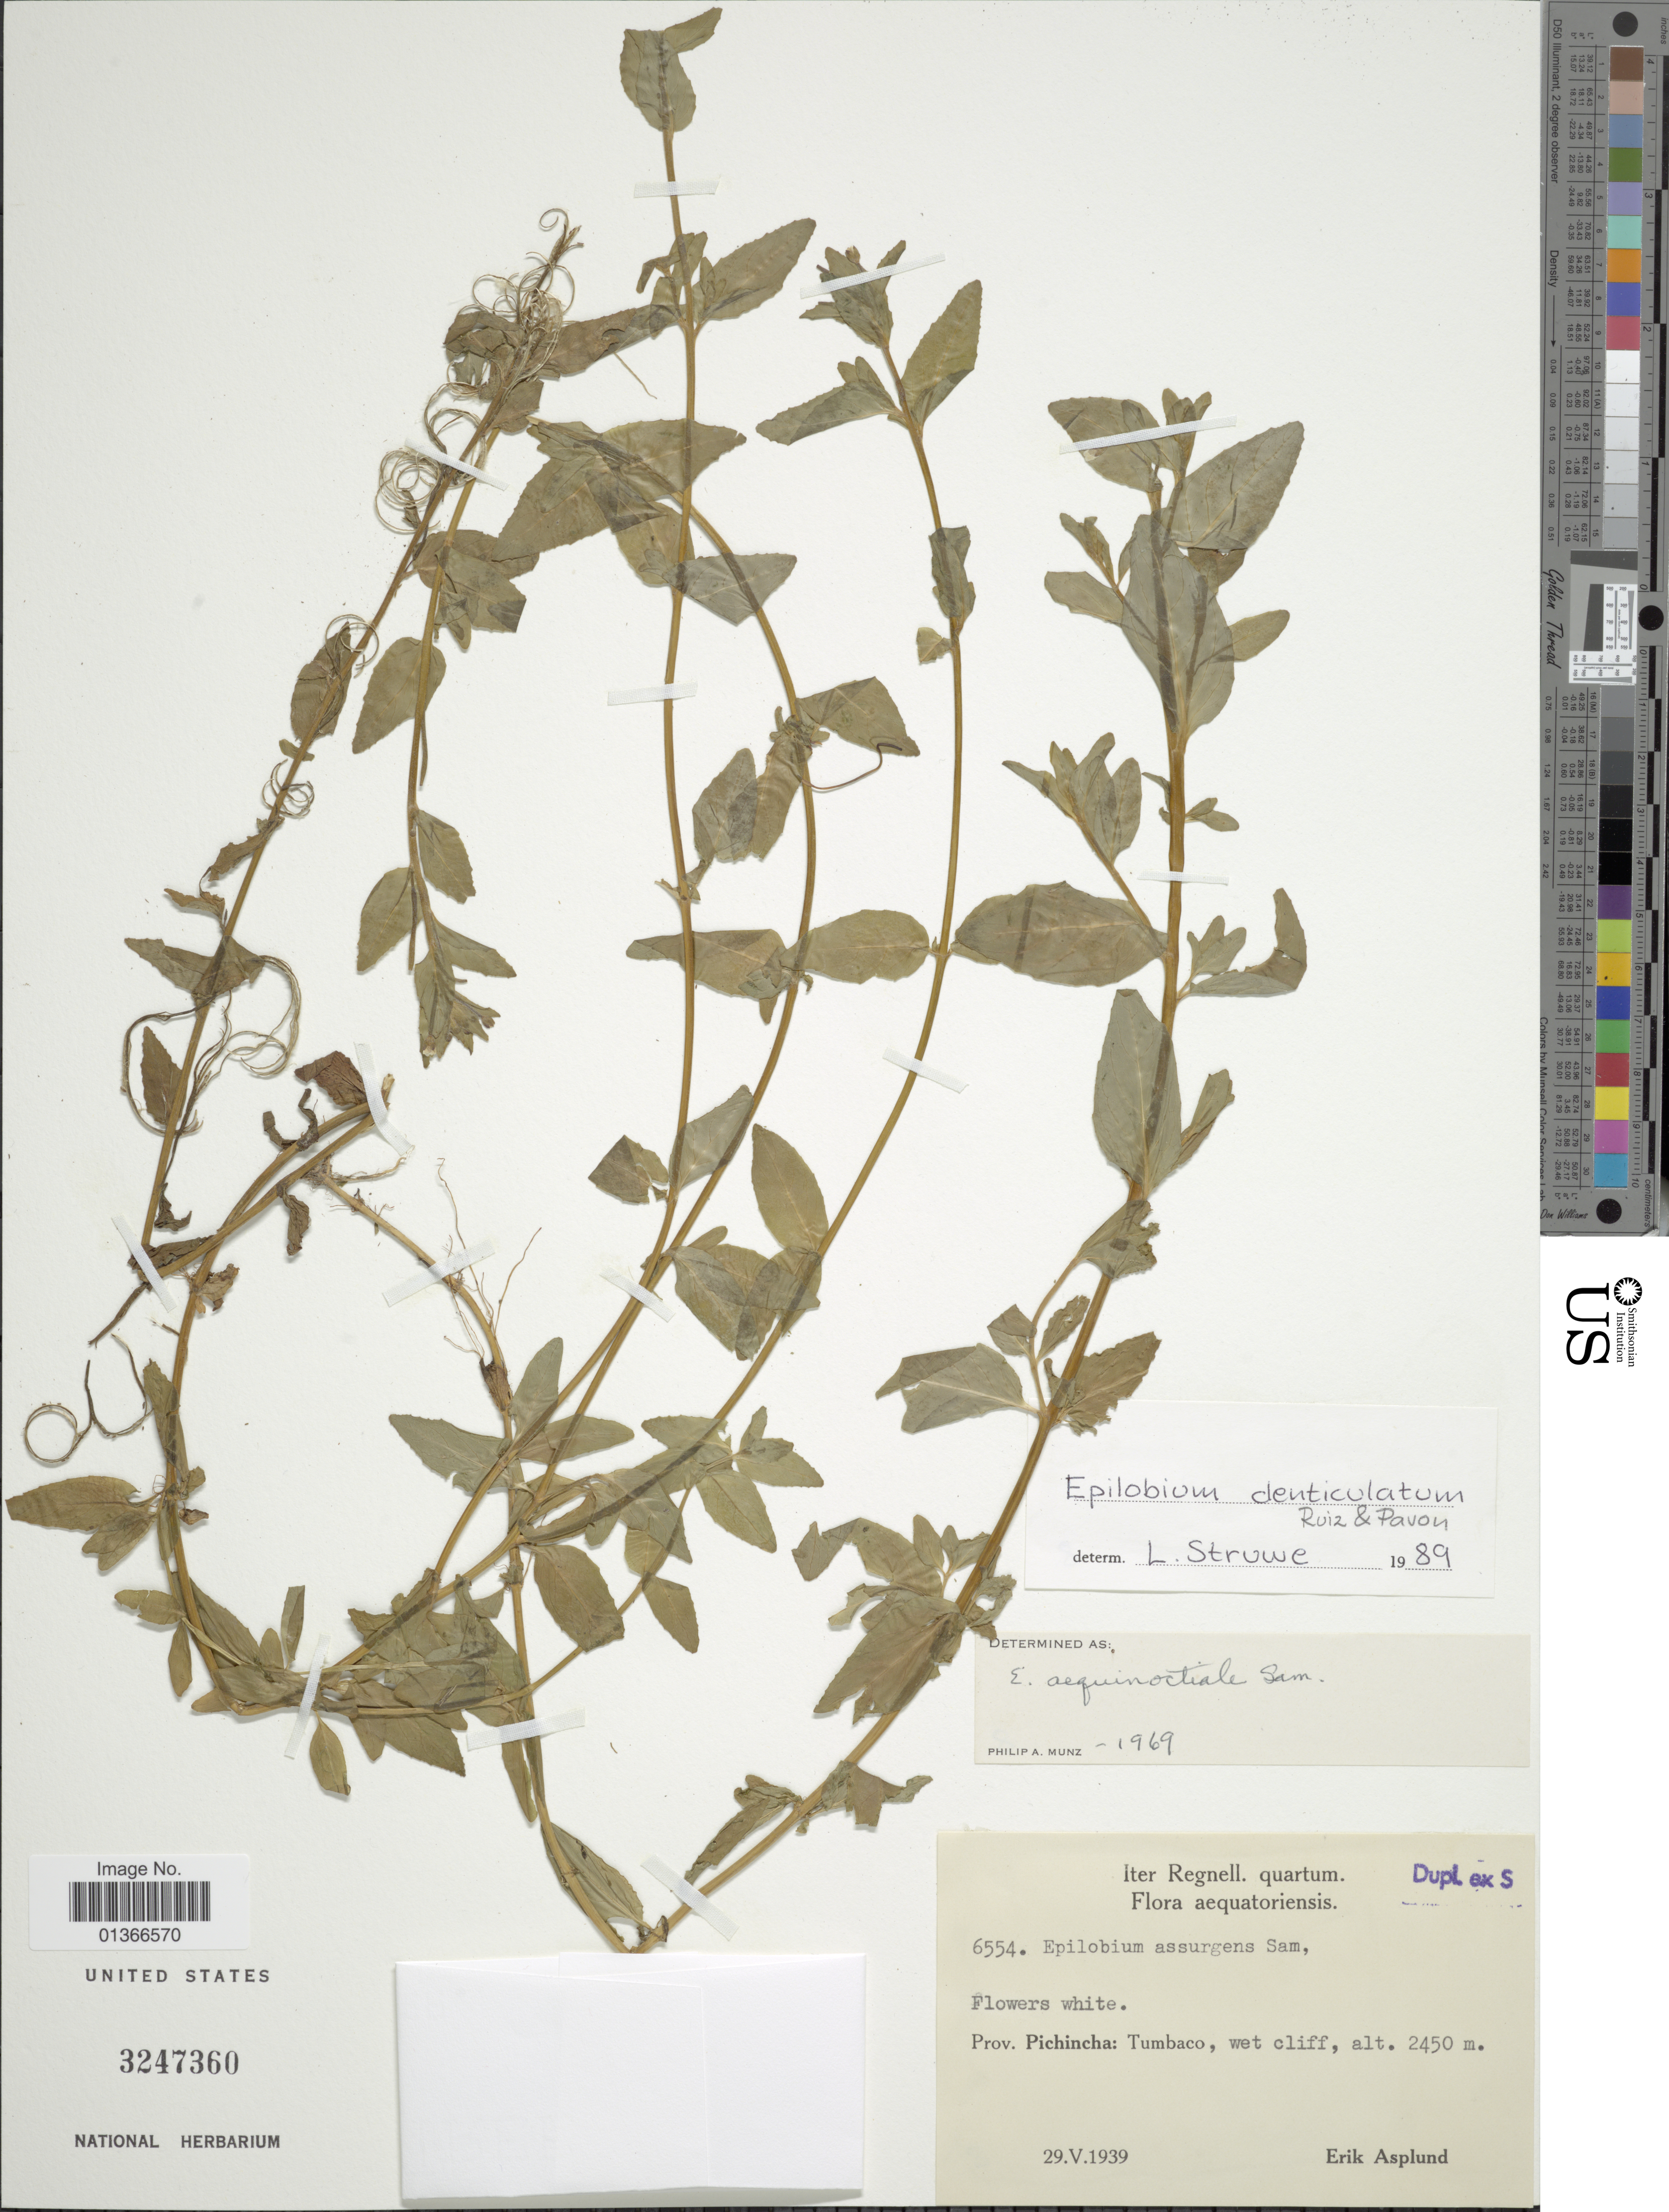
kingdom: Plantae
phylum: Tracheophyta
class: Magnoliopsida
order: Myrtales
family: Onagraceae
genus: Epilobium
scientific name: Epilobium denticulatum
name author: Ruiz & Pav.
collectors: E. Asplund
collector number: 6554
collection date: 1939-05-29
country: Ecuador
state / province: Pichincha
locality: Tumbaco.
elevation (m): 2450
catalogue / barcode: US 3247360